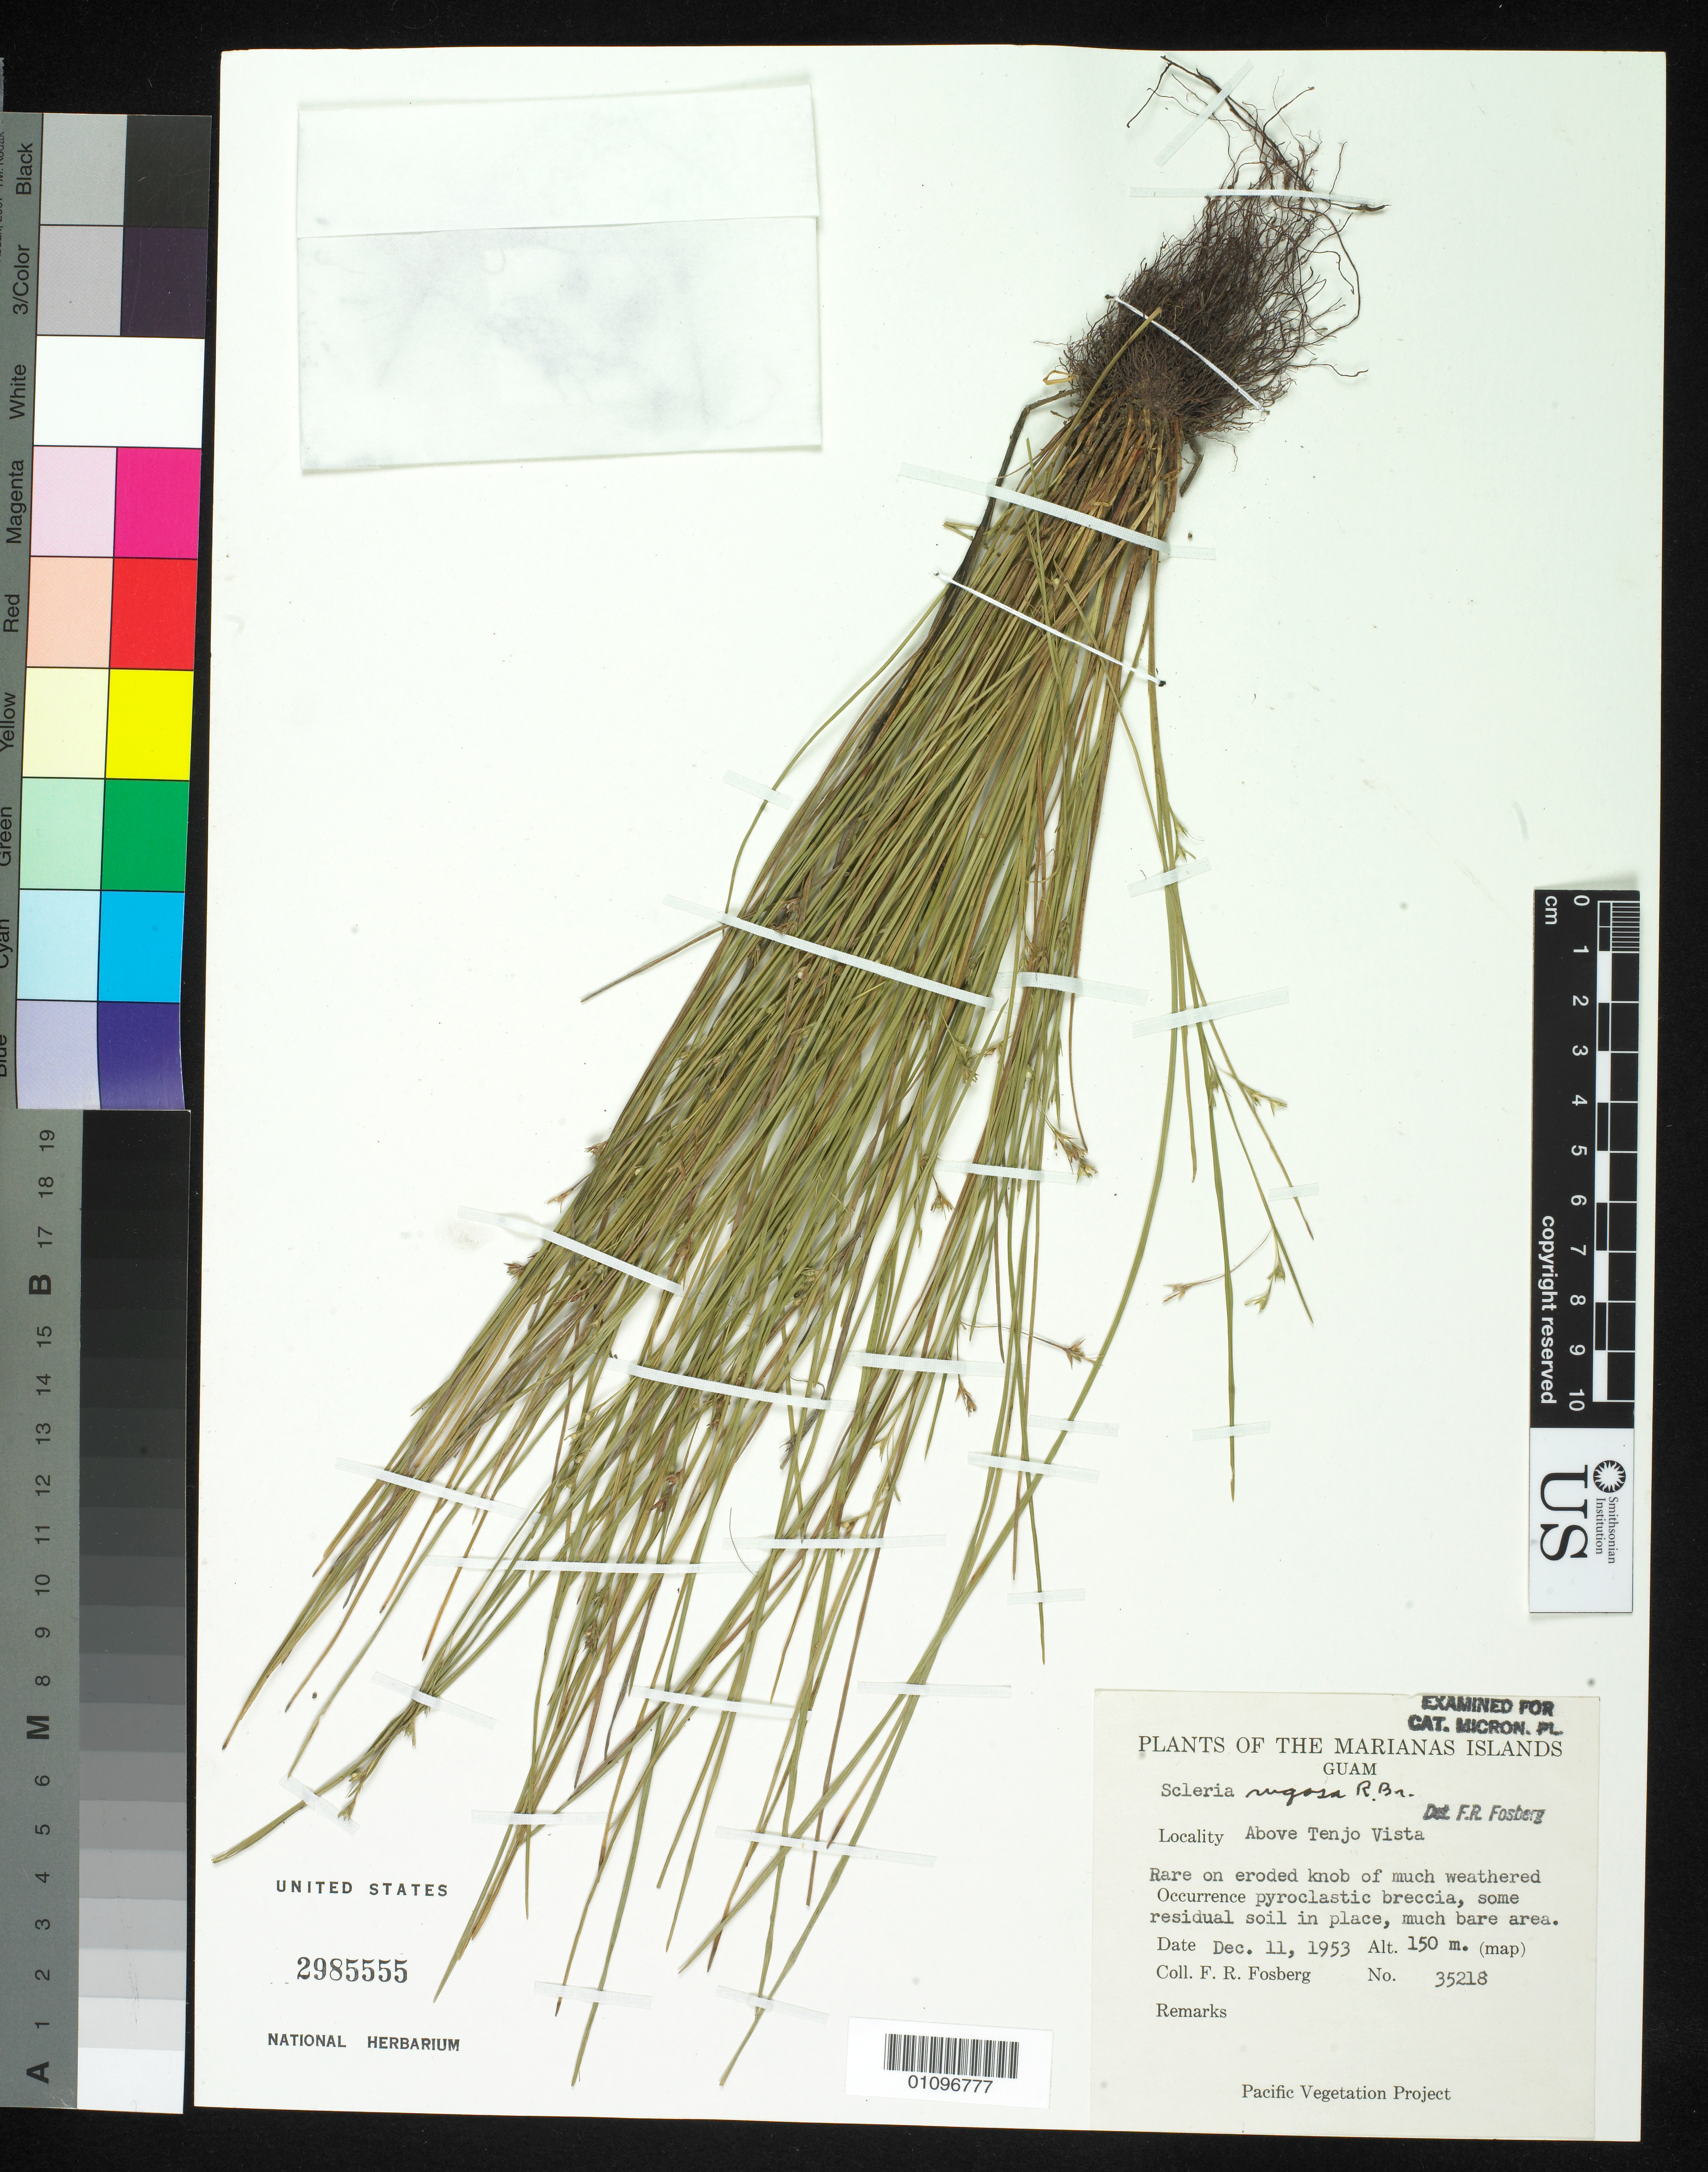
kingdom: Plantae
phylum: Tracheophyta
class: Liliopsida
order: Poales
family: Cyperaceae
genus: Scleria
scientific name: Scleria rugosa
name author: R. Br.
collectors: F. R. Fosberg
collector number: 35218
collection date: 1953-12-11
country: Guam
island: Guam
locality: Above Tenjo Vista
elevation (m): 150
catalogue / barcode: US 2985555